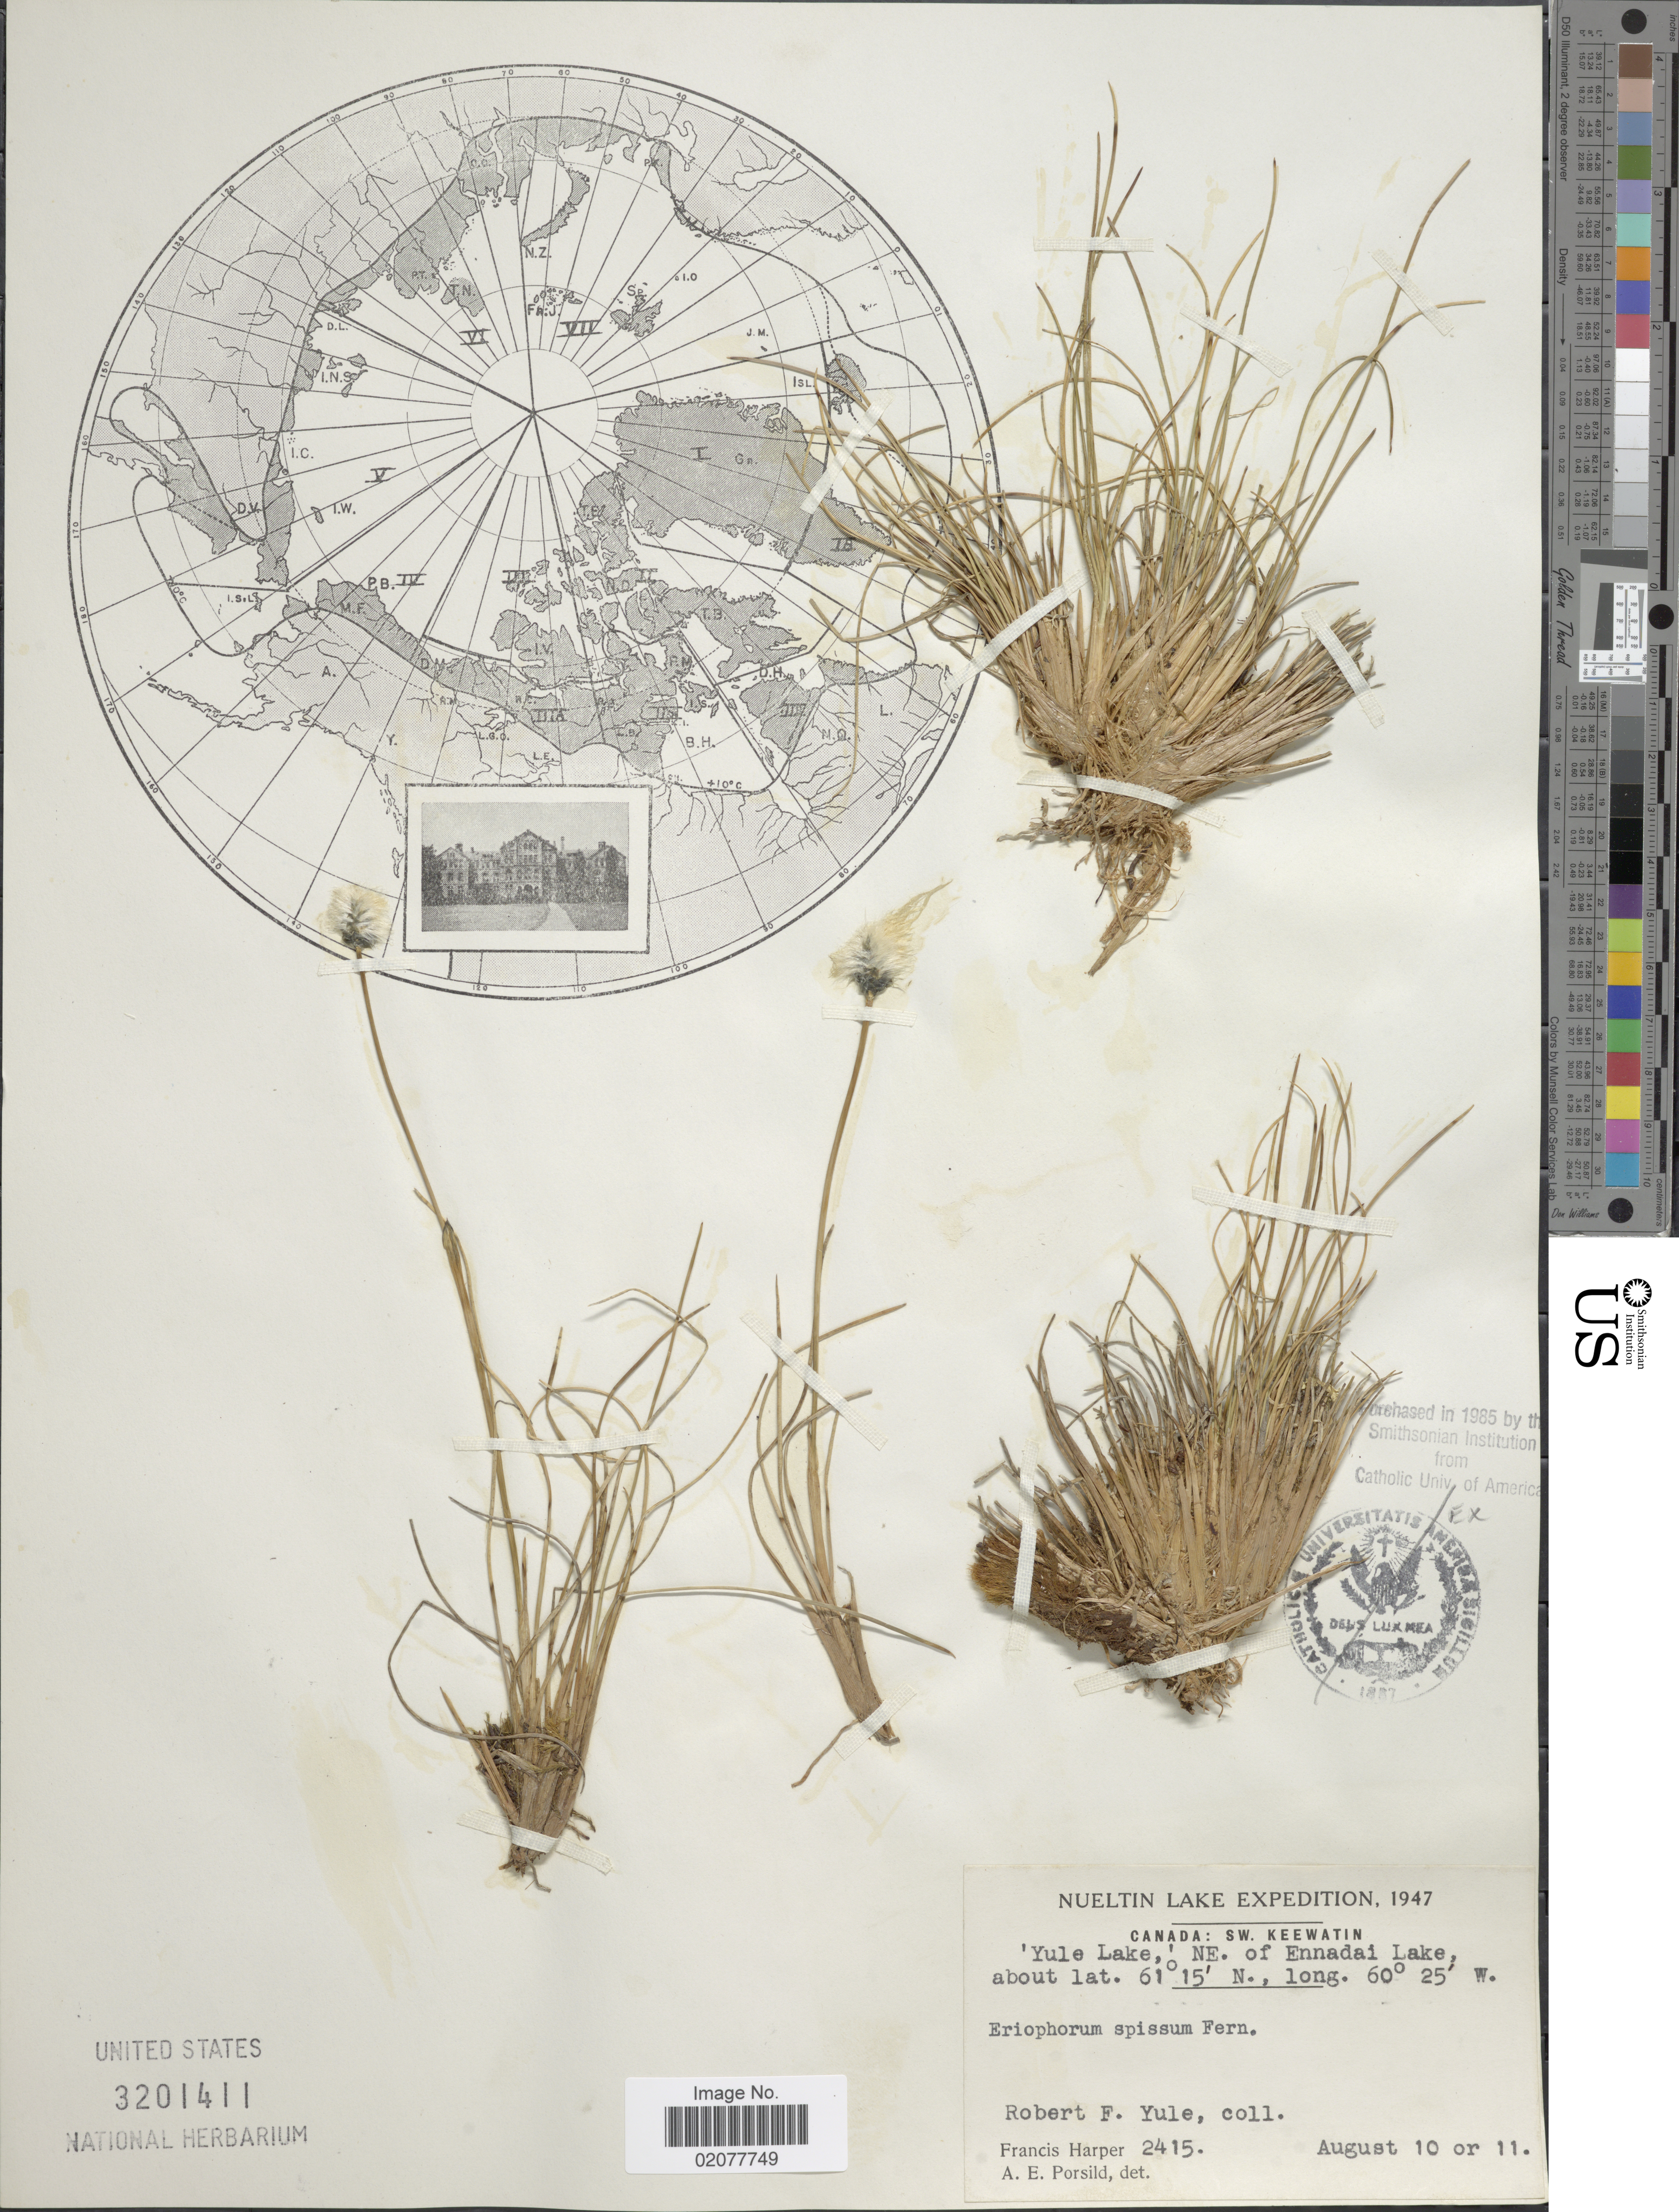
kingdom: Plantae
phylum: Tracheophyta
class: Liliopsida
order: Poales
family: Cyperaceae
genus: Eriophorum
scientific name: Eriophorum spissum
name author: Fernald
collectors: R. F. Yule, F. Harper & A. E. Porsild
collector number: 2415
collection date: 1947-08-10/1947-08-11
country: Canada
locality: Nueltin Lake. SW. Keewatin. Yule Lake, NE. of Ennadai Lake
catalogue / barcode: US 3201411